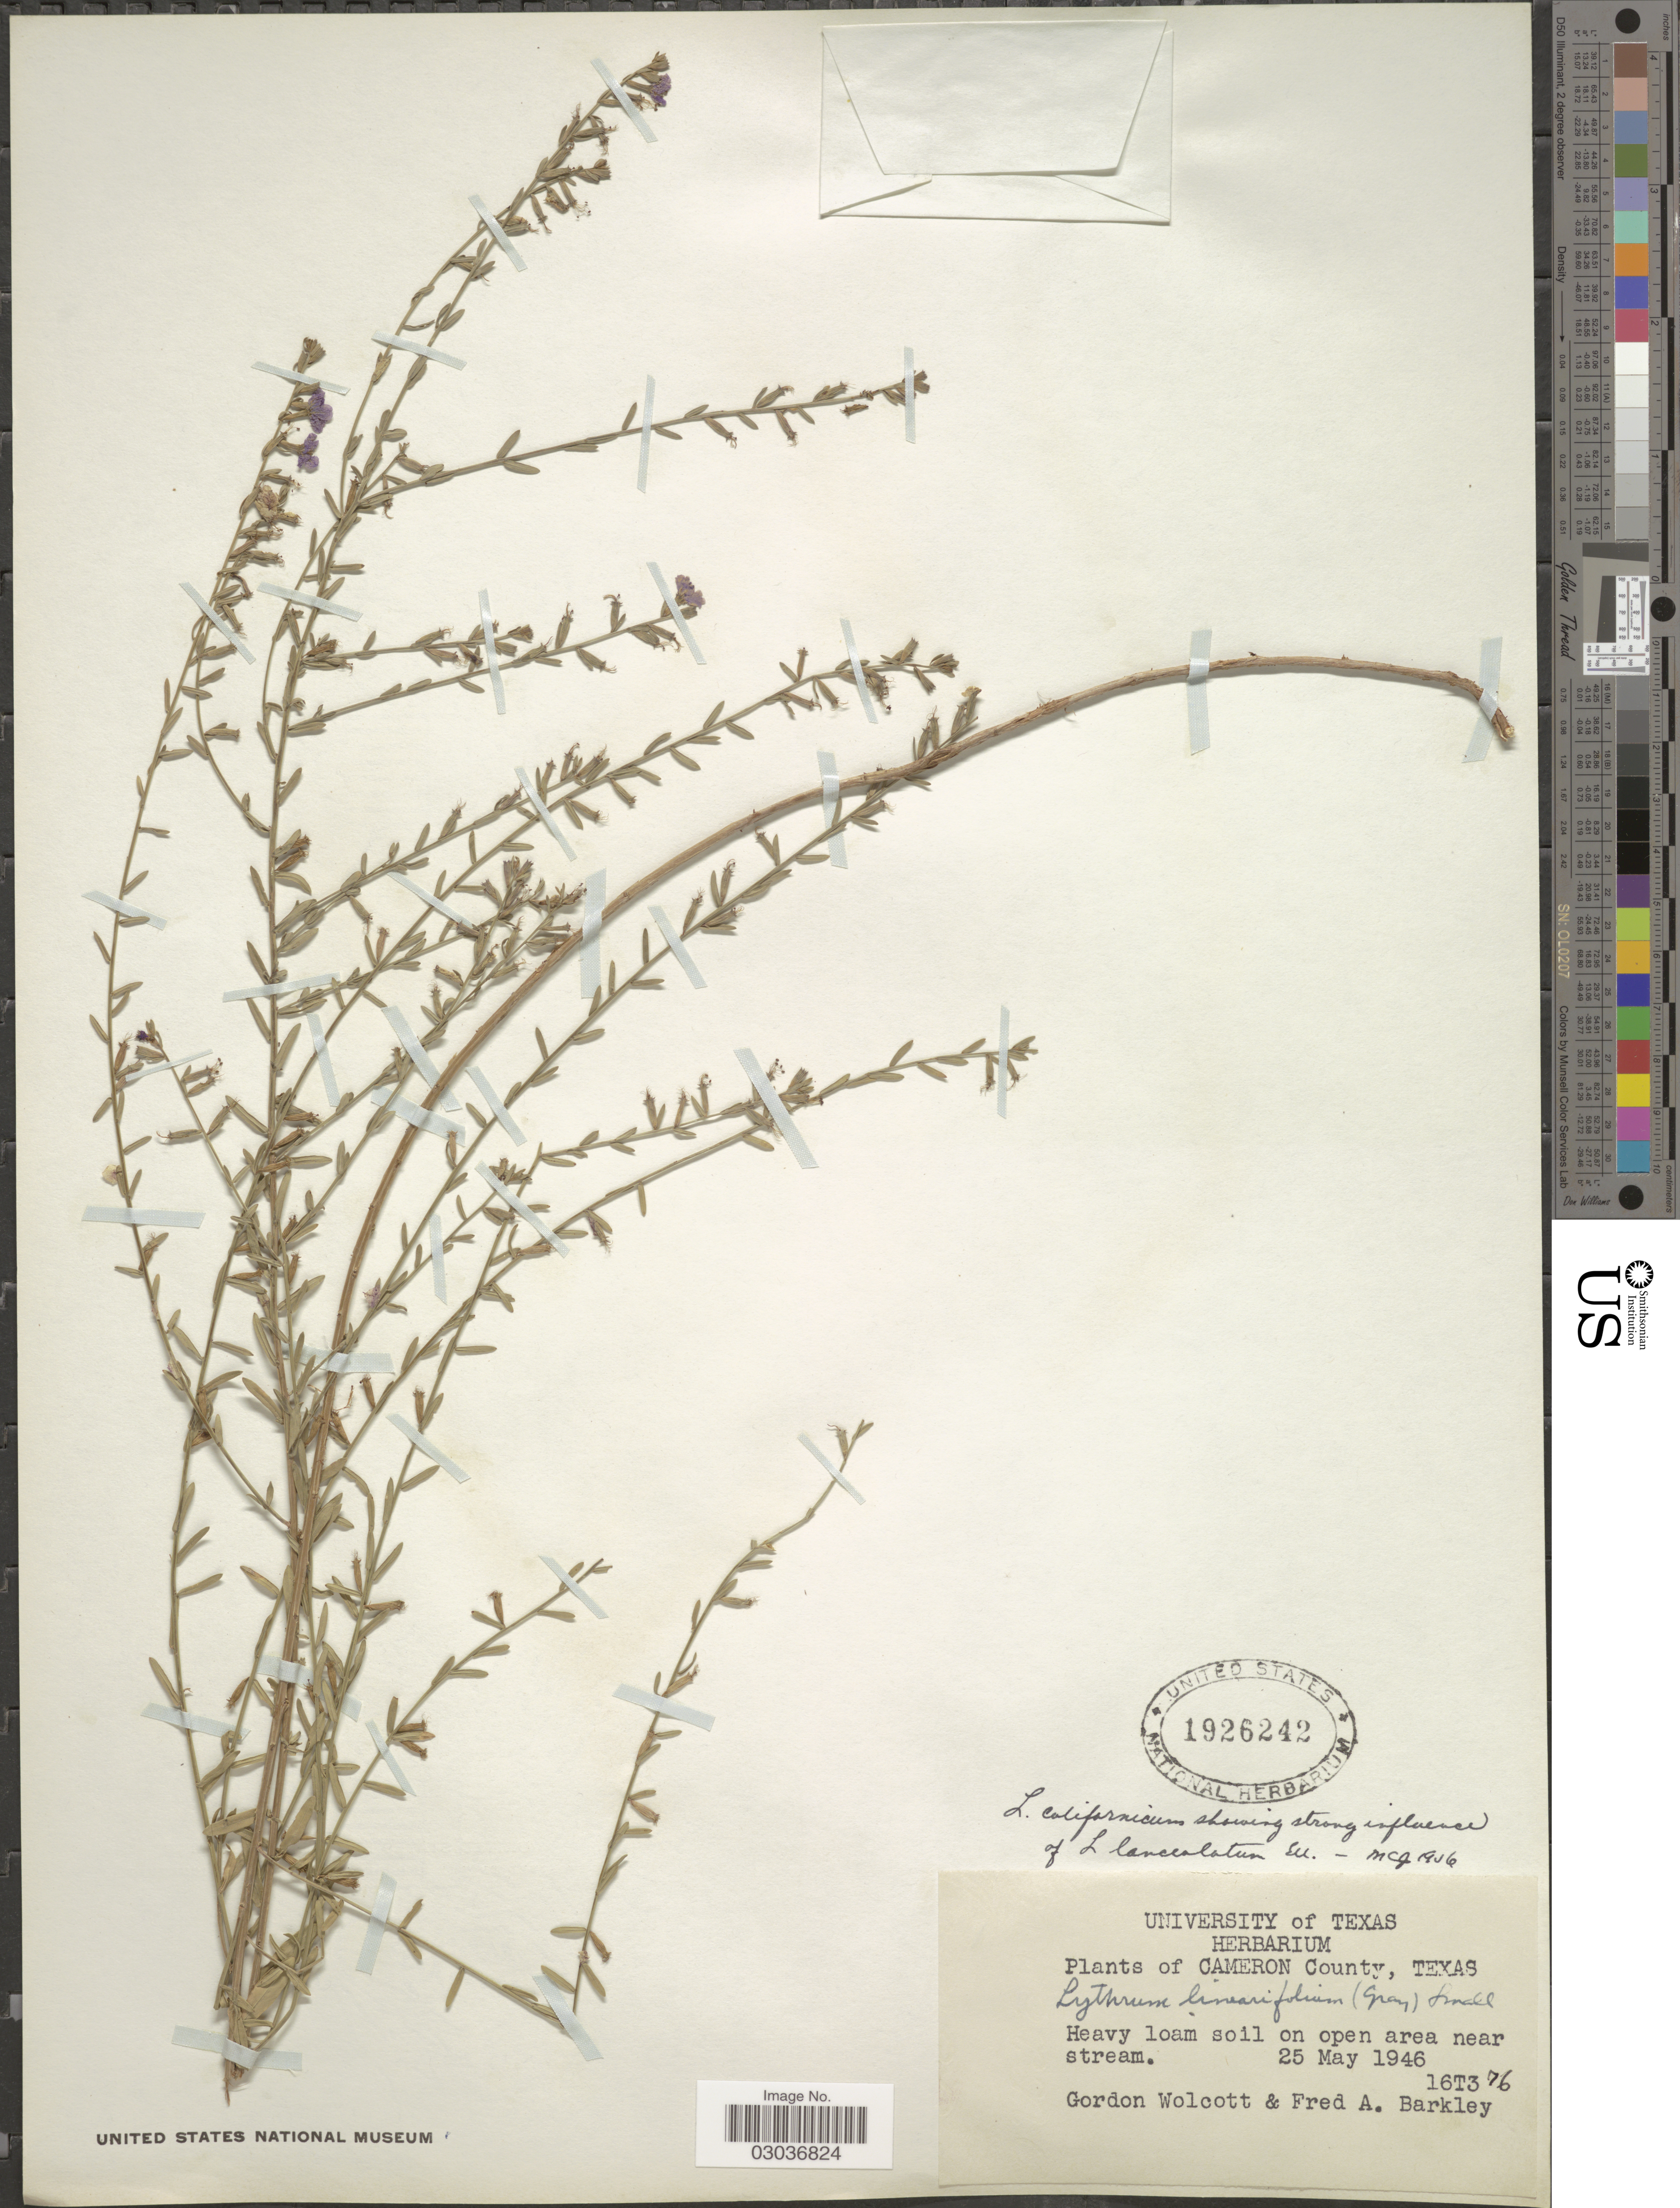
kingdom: Plantae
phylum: Tracheophyta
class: Magnoliopsida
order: Myrtales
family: Lythraceae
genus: Lythrum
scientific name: Lythrum californicum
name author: Torr. & A. Gray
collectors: G. Wolcott & F. A. Barkley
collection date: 1946-05-25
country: United States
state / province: Texas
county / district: Cameron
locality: Cameron County. 16T3 76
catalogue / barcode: US 1926242